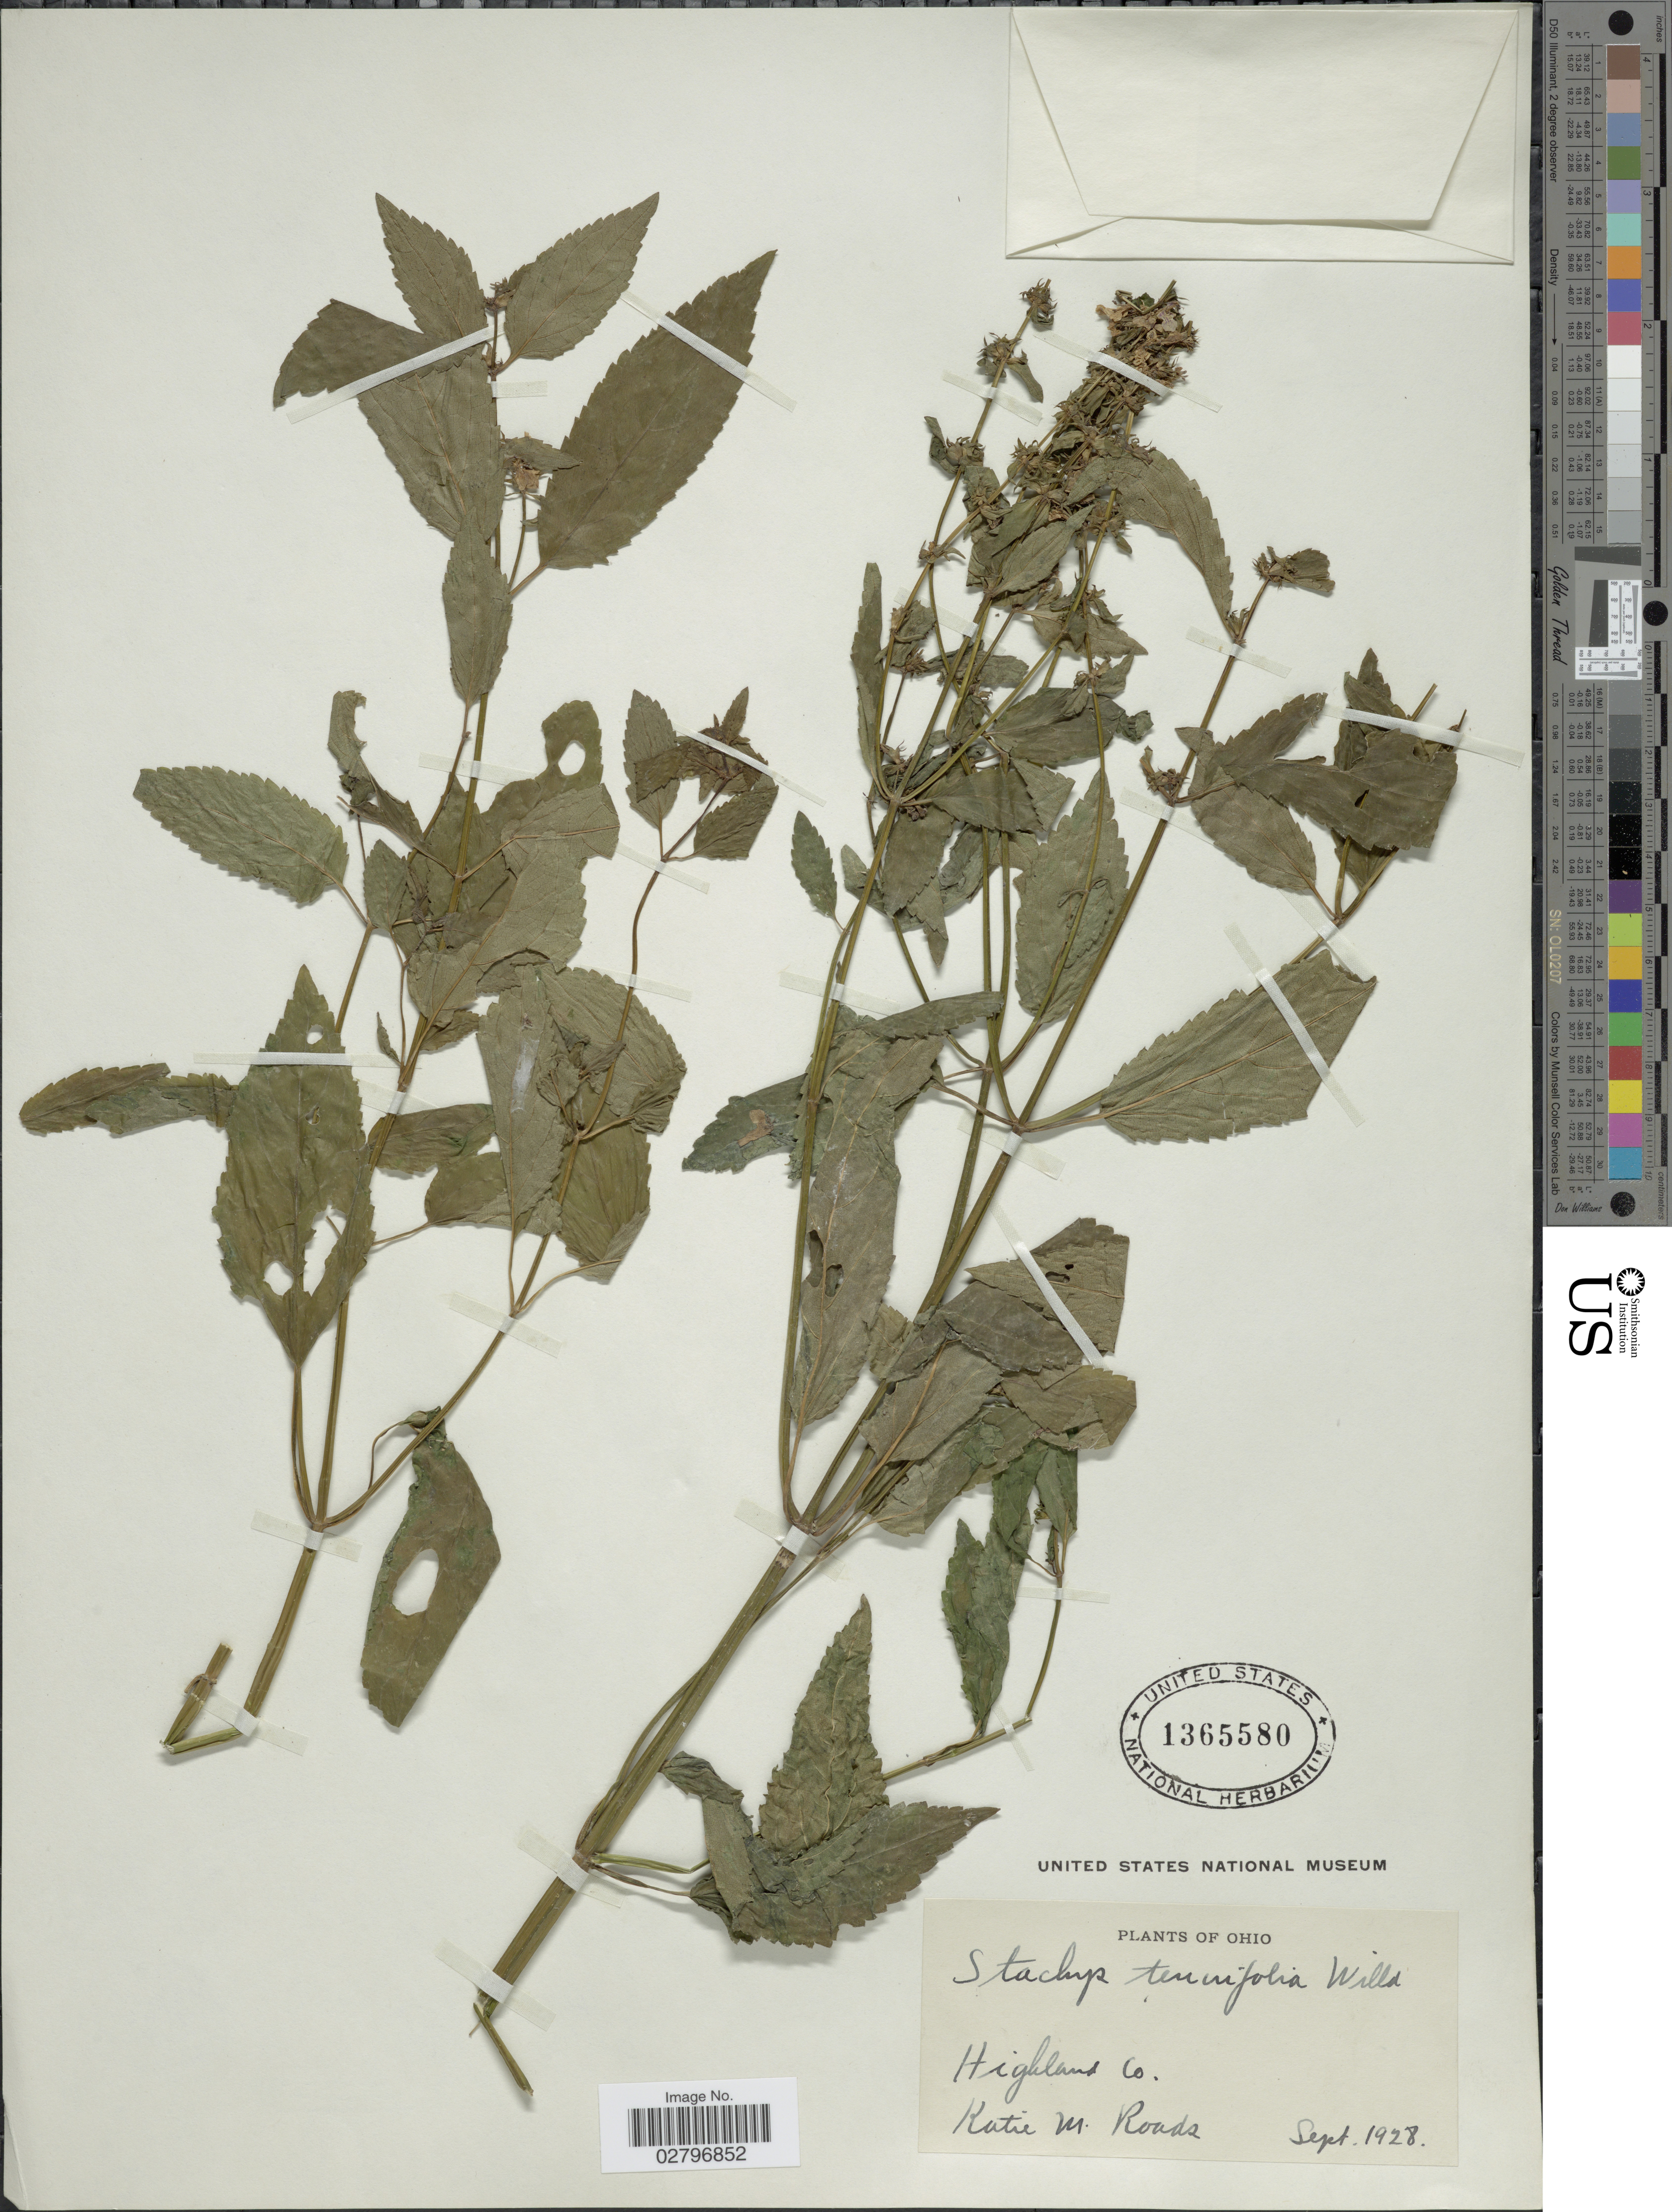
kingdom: Plantae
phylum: Tracheophyta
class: Magnoliopsida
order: Lamiales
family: Lamiaceae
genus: Stachys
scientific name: Stachys tenuifolia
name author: Willd.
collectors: K. Roads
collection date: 1928-09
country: United States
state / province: Ohio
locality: Highland Co.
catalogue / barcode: US 1365580